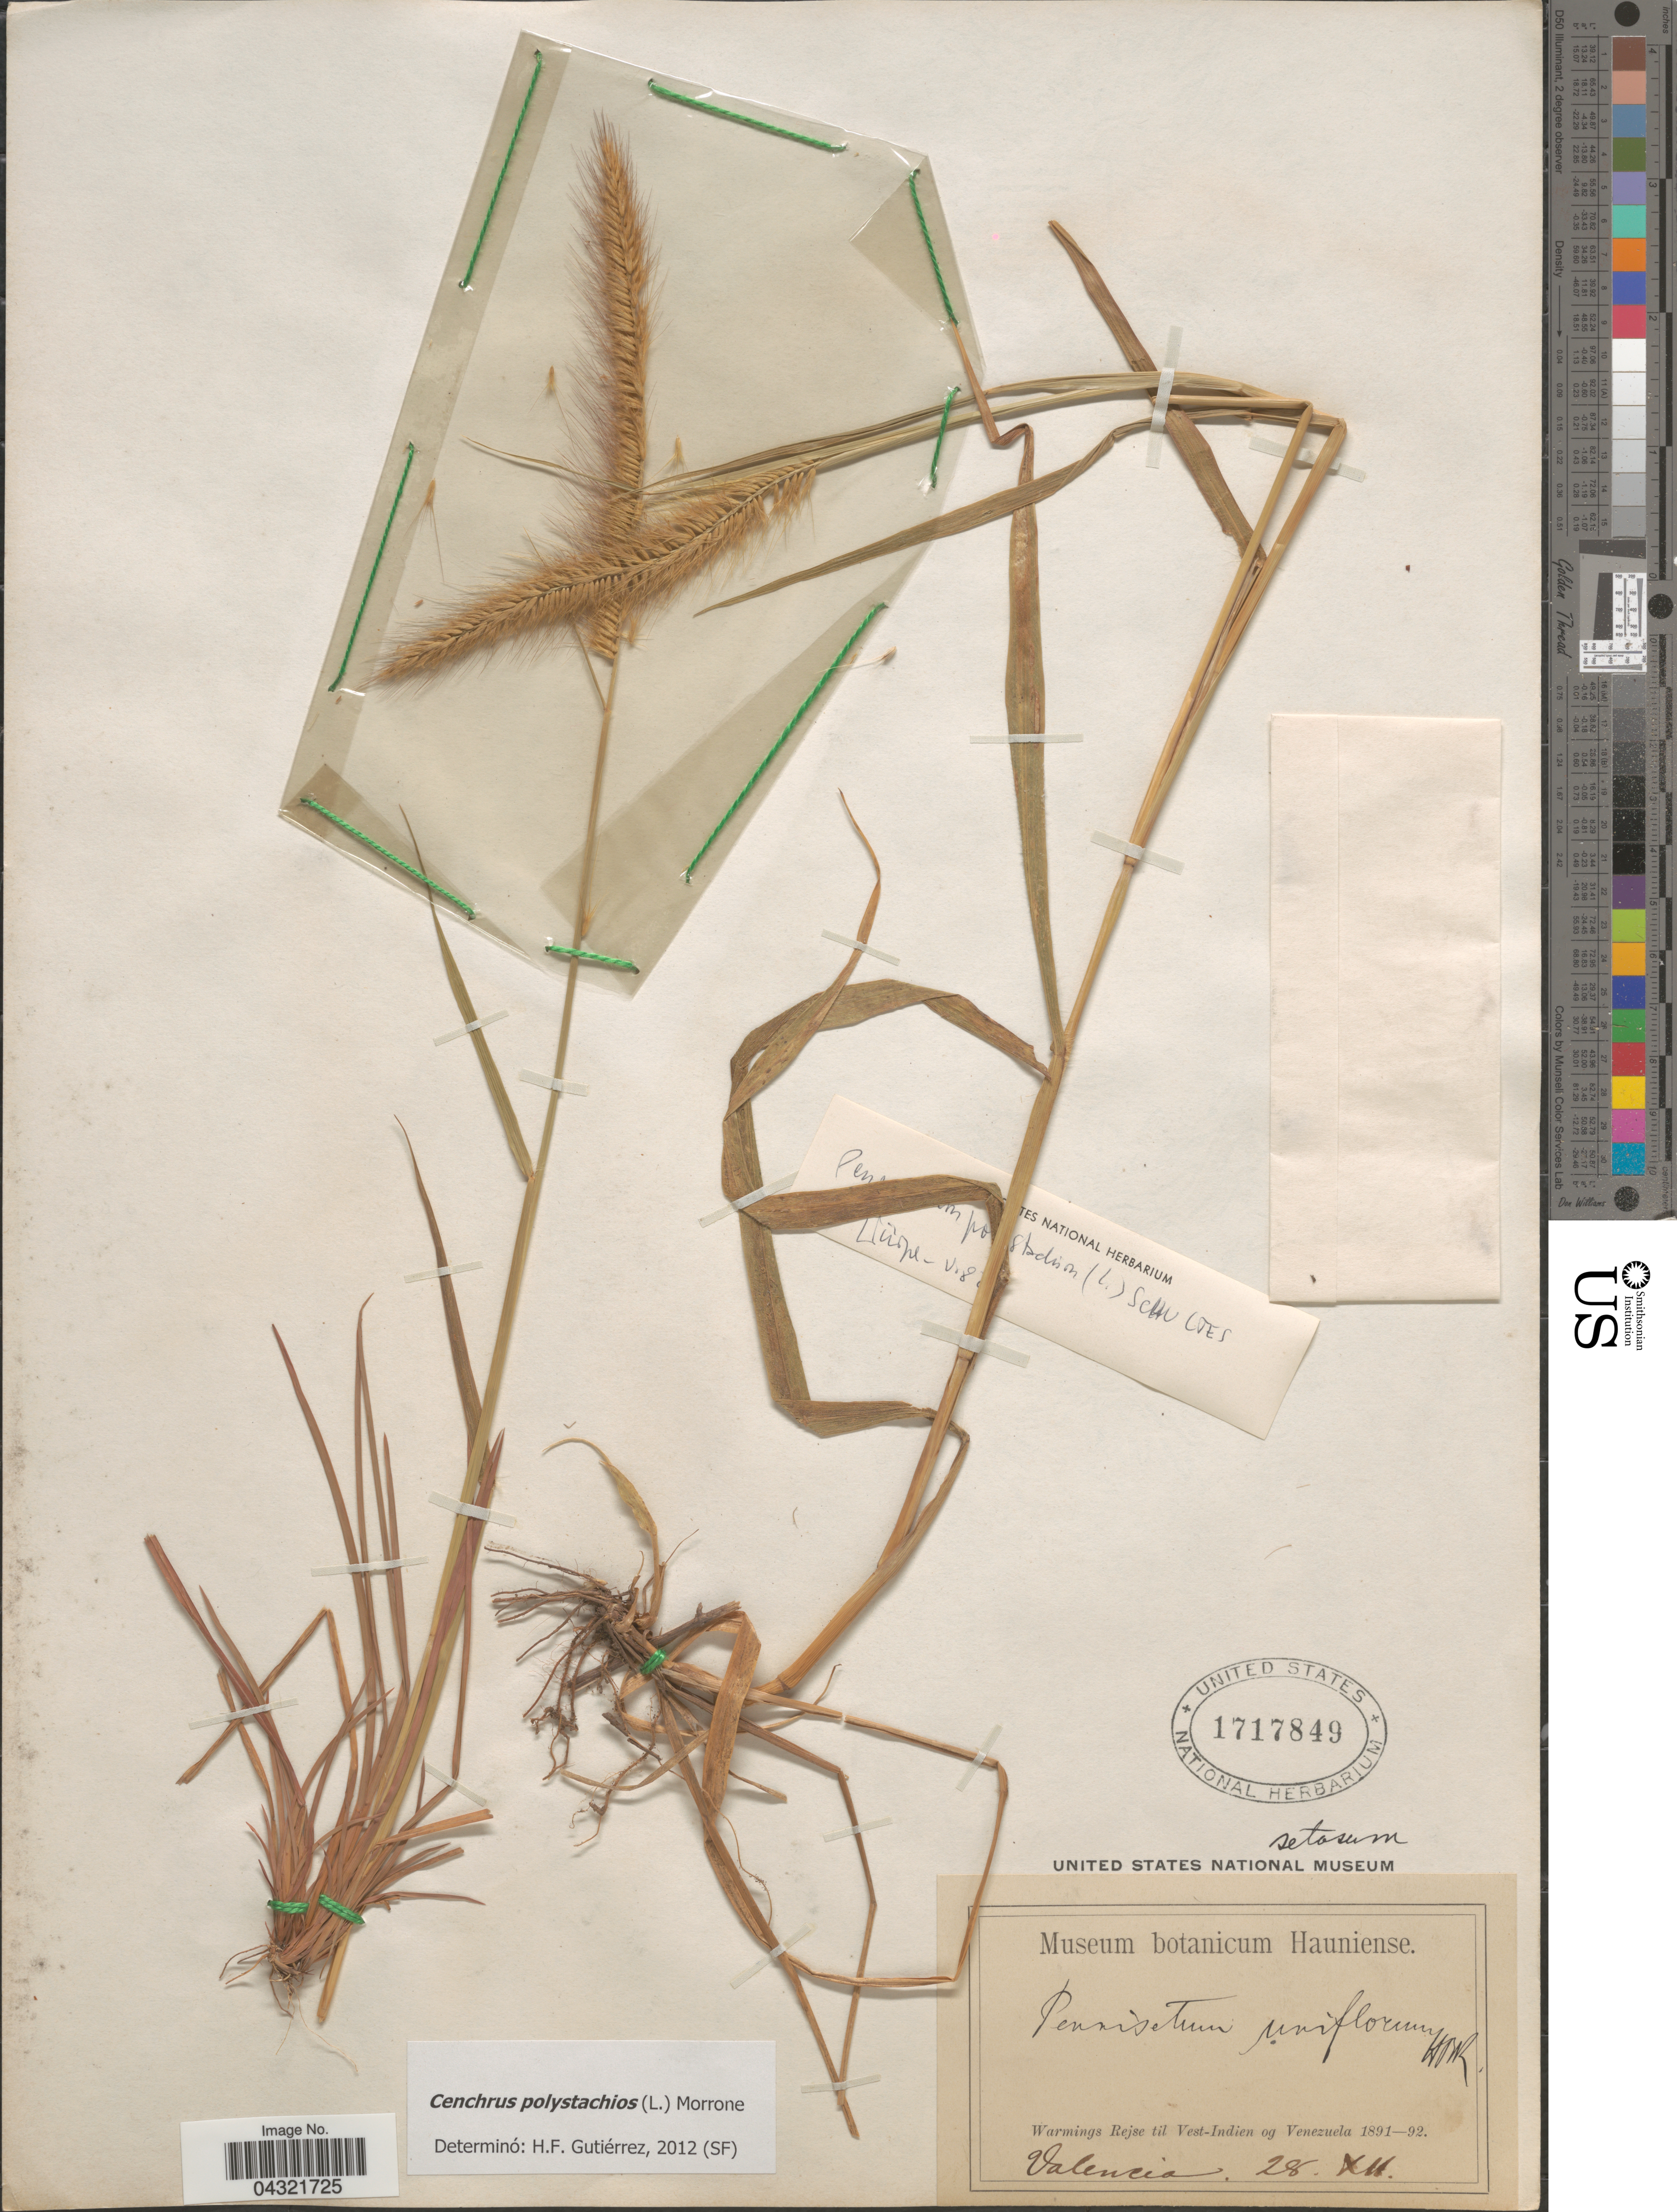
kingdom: Plantae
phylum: Tracheophyta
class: Liliopsida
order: Poales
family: Poaceae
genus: Cenchrus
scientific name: Cenchrus polystachios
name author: (L.) Morrone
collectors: -. Valencia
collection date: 1891-12-28/1892-12-28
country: Venezuela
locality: Warmings Rejse til Vest-Indien of Venezuela 1891-92.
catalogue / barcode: US 1717849